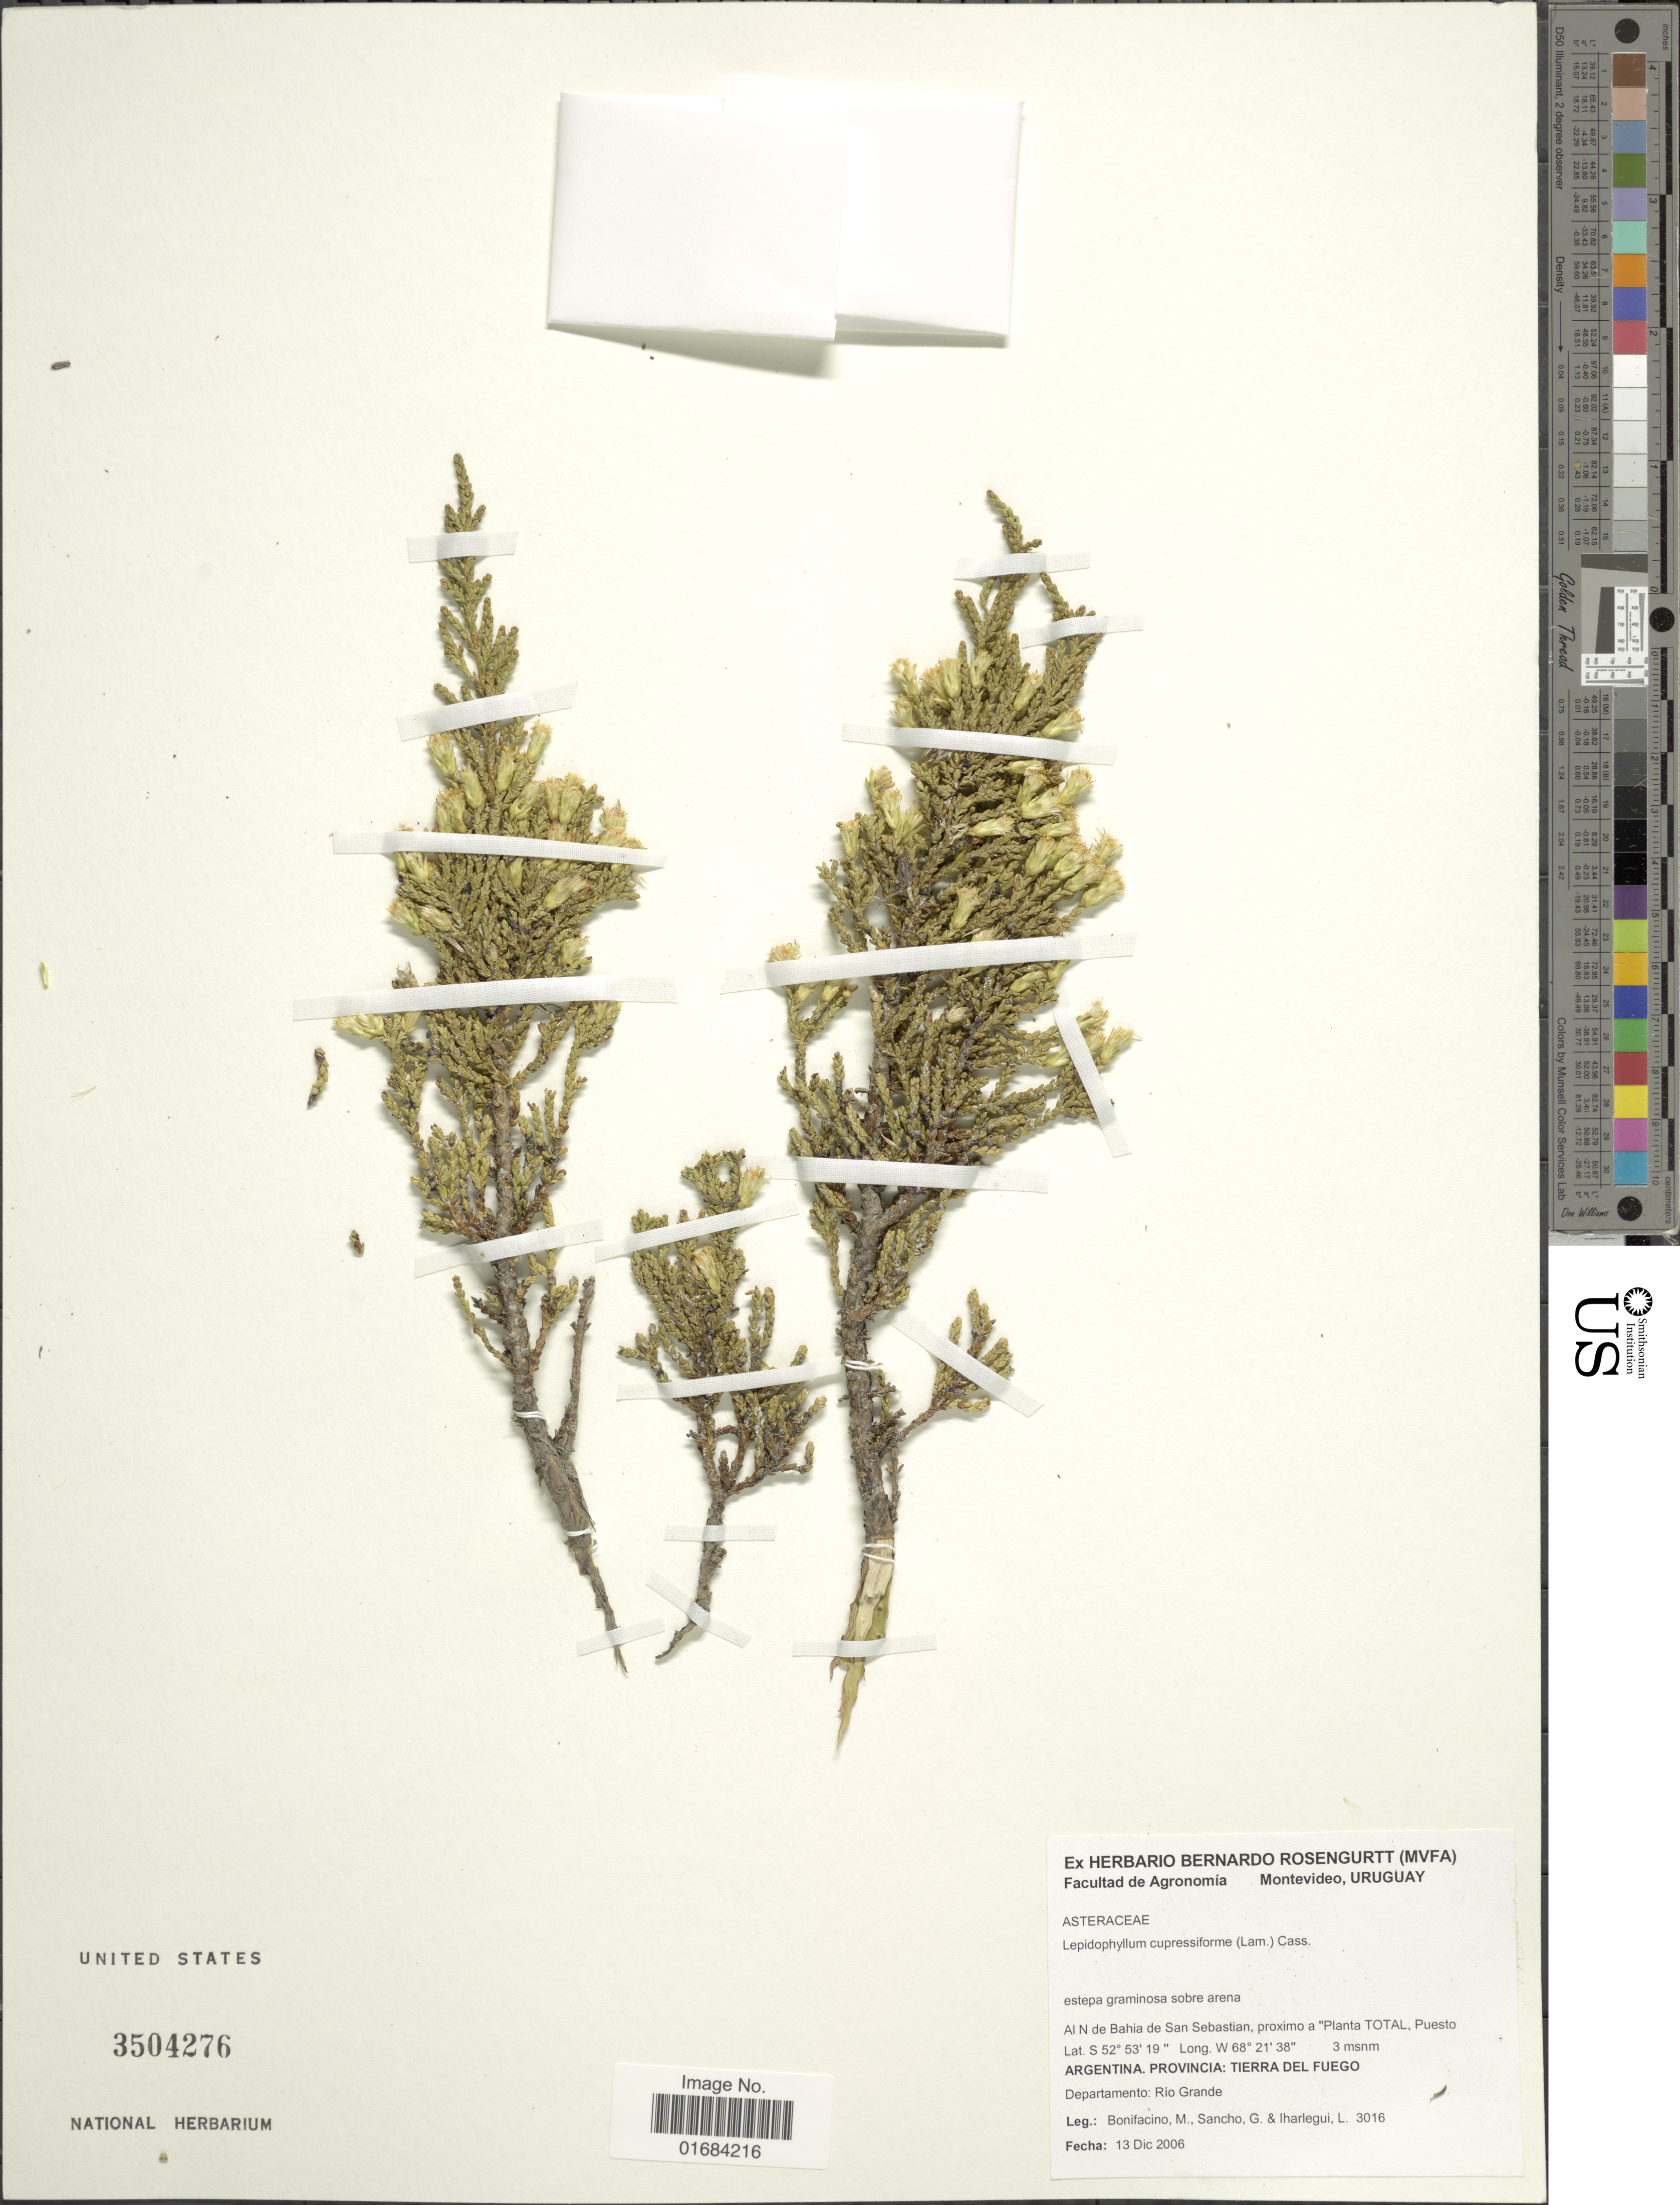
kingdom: Plantae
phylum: Tracheophyta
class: Magnoliopsida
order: Asterales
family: Asteraceae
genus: Lepidophyllum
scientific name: Lepidophyllum cupressiforme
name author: (Lam.) Cass.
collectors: M. Bonifacino, G. Sancho & L. Iharlegui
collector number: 3016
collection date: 2006-12-13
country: Argentina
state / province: Tierra del Fuego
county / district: Rio Grande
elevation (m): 3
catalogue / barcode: US 3504276